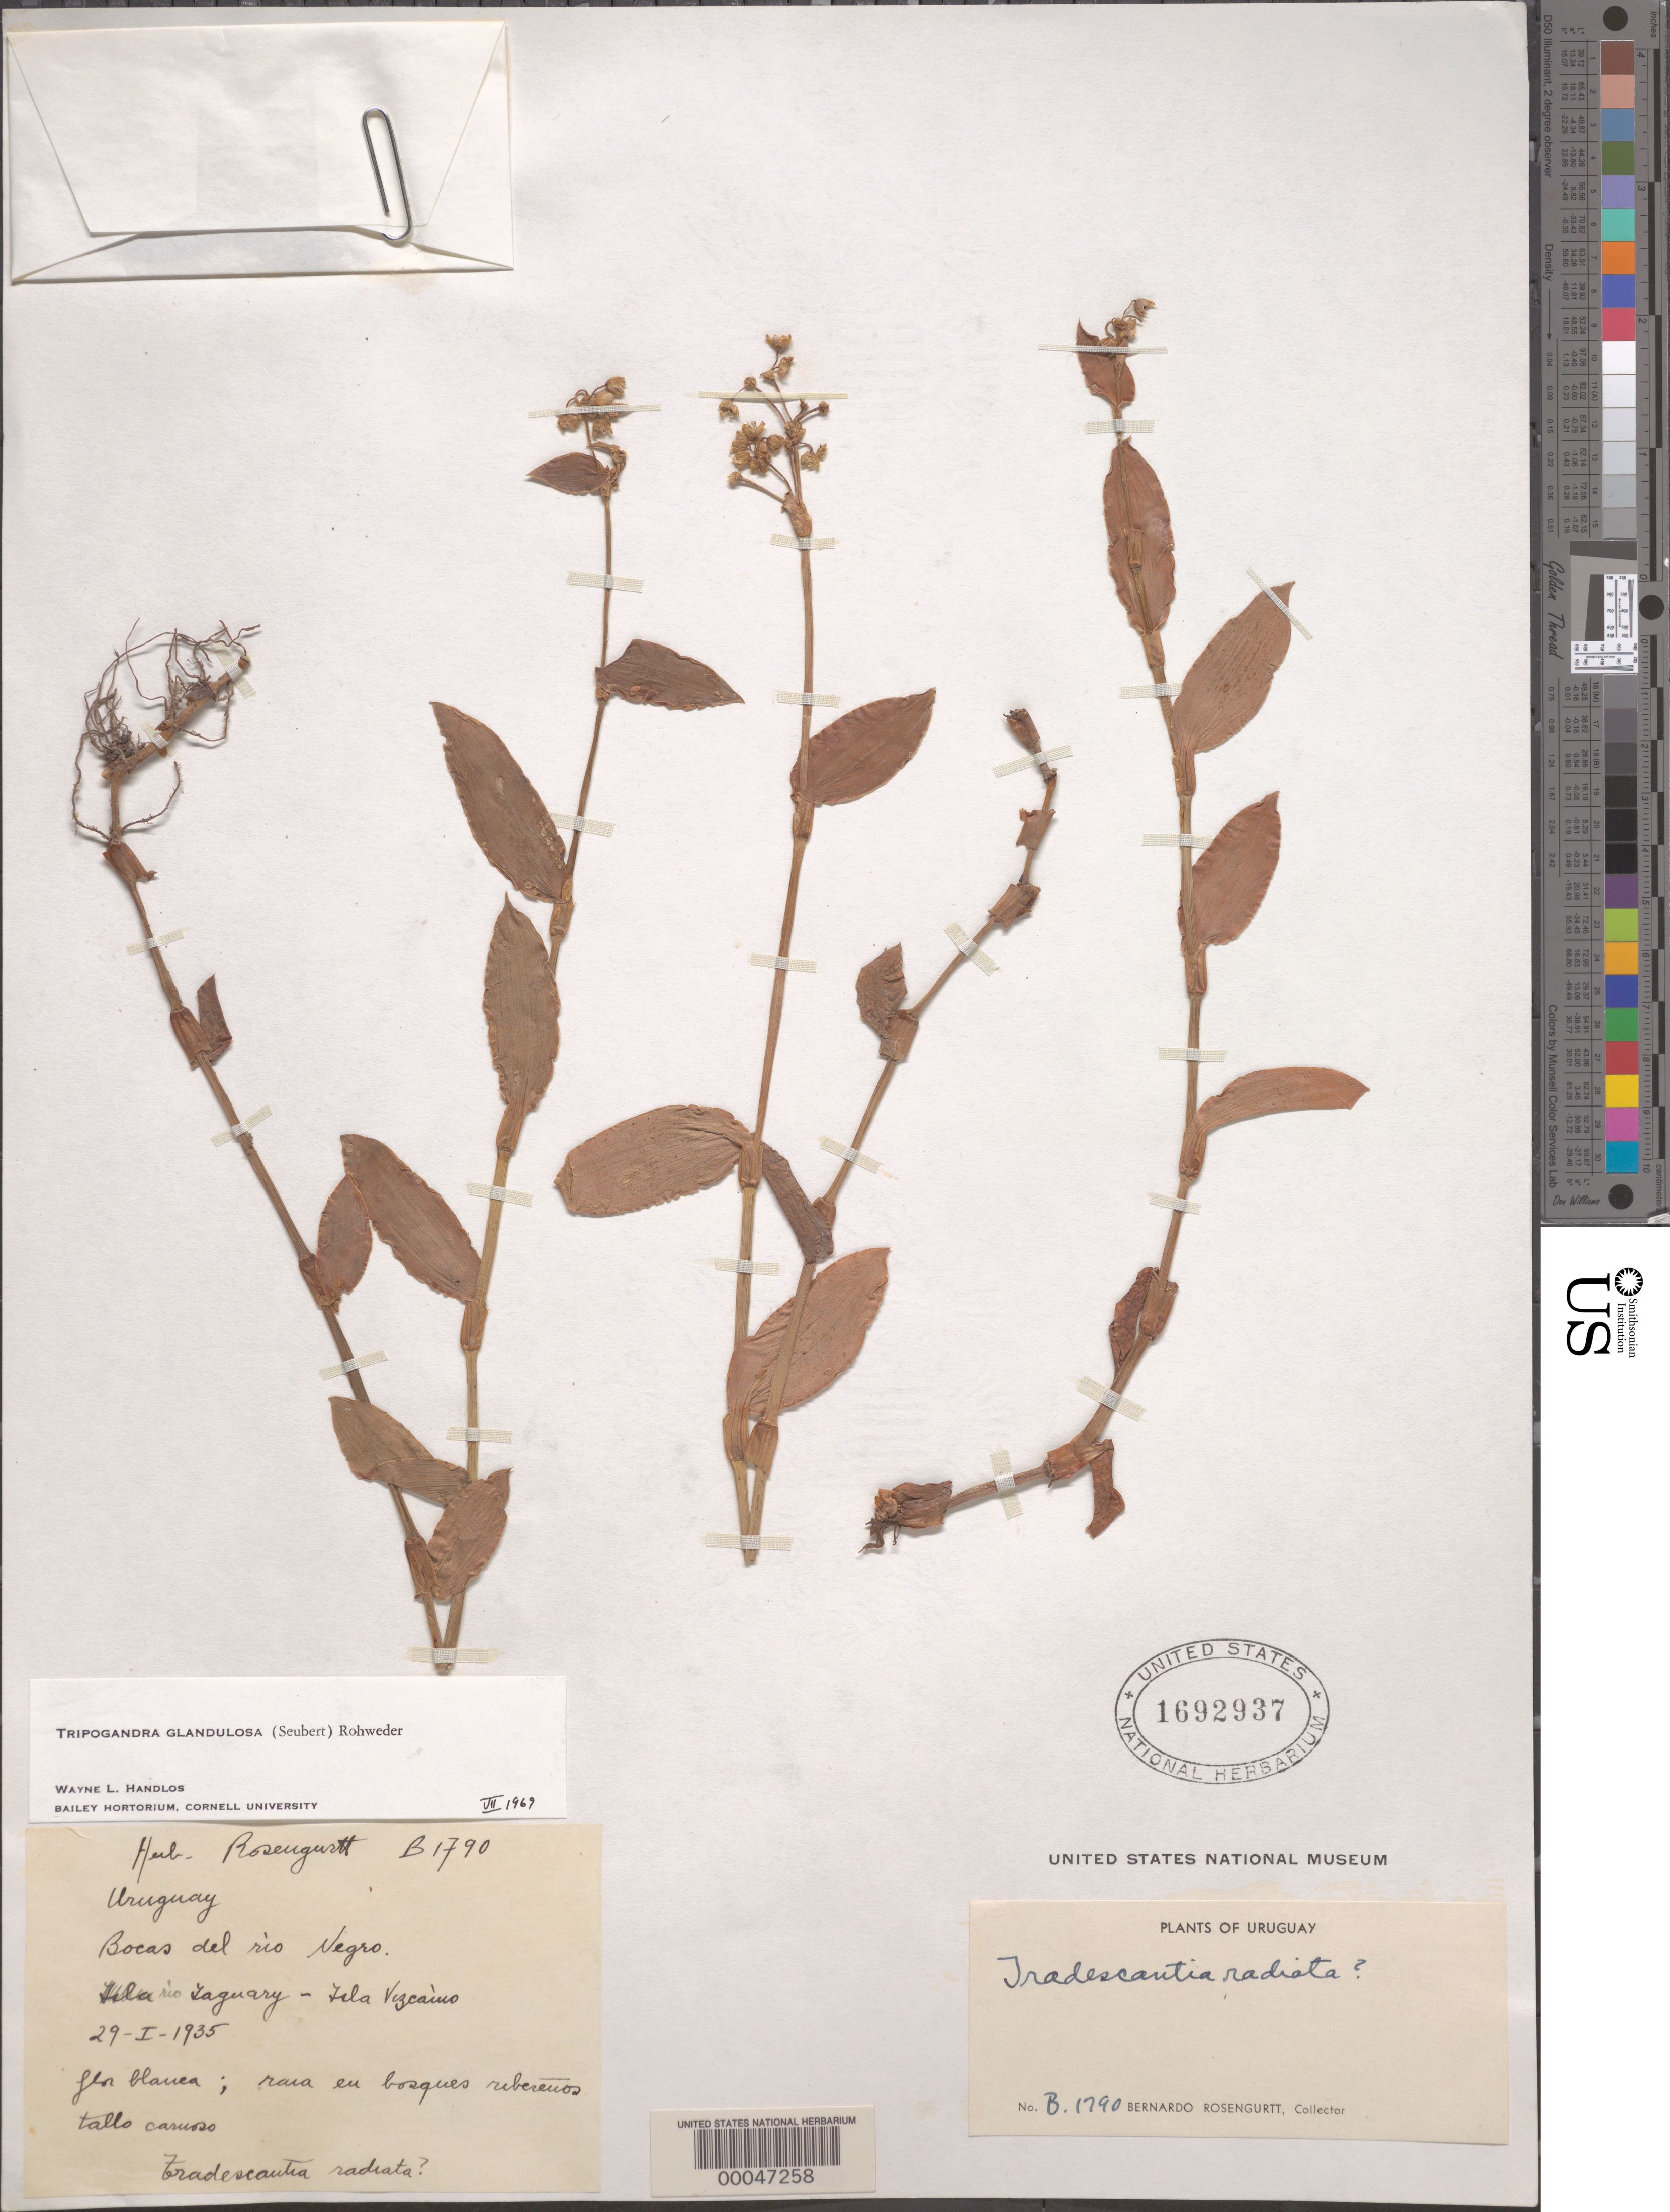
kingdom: Plantae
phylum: Tracheophyta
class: Liliopsida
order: Commelinales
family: Commelinaceae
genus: Tripogandra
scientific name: Tripogandra glandulosa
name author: (Seub.) Rohweder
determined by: Handlos, W. L.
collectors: B. Rosengurtt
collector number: B.1790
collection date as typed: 29 Jan 1935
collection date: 1935-01-29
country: Uruguay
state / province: Rio Negro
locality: Rio taguary, fila vizcaino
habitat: Forest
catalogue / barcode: US 1692937